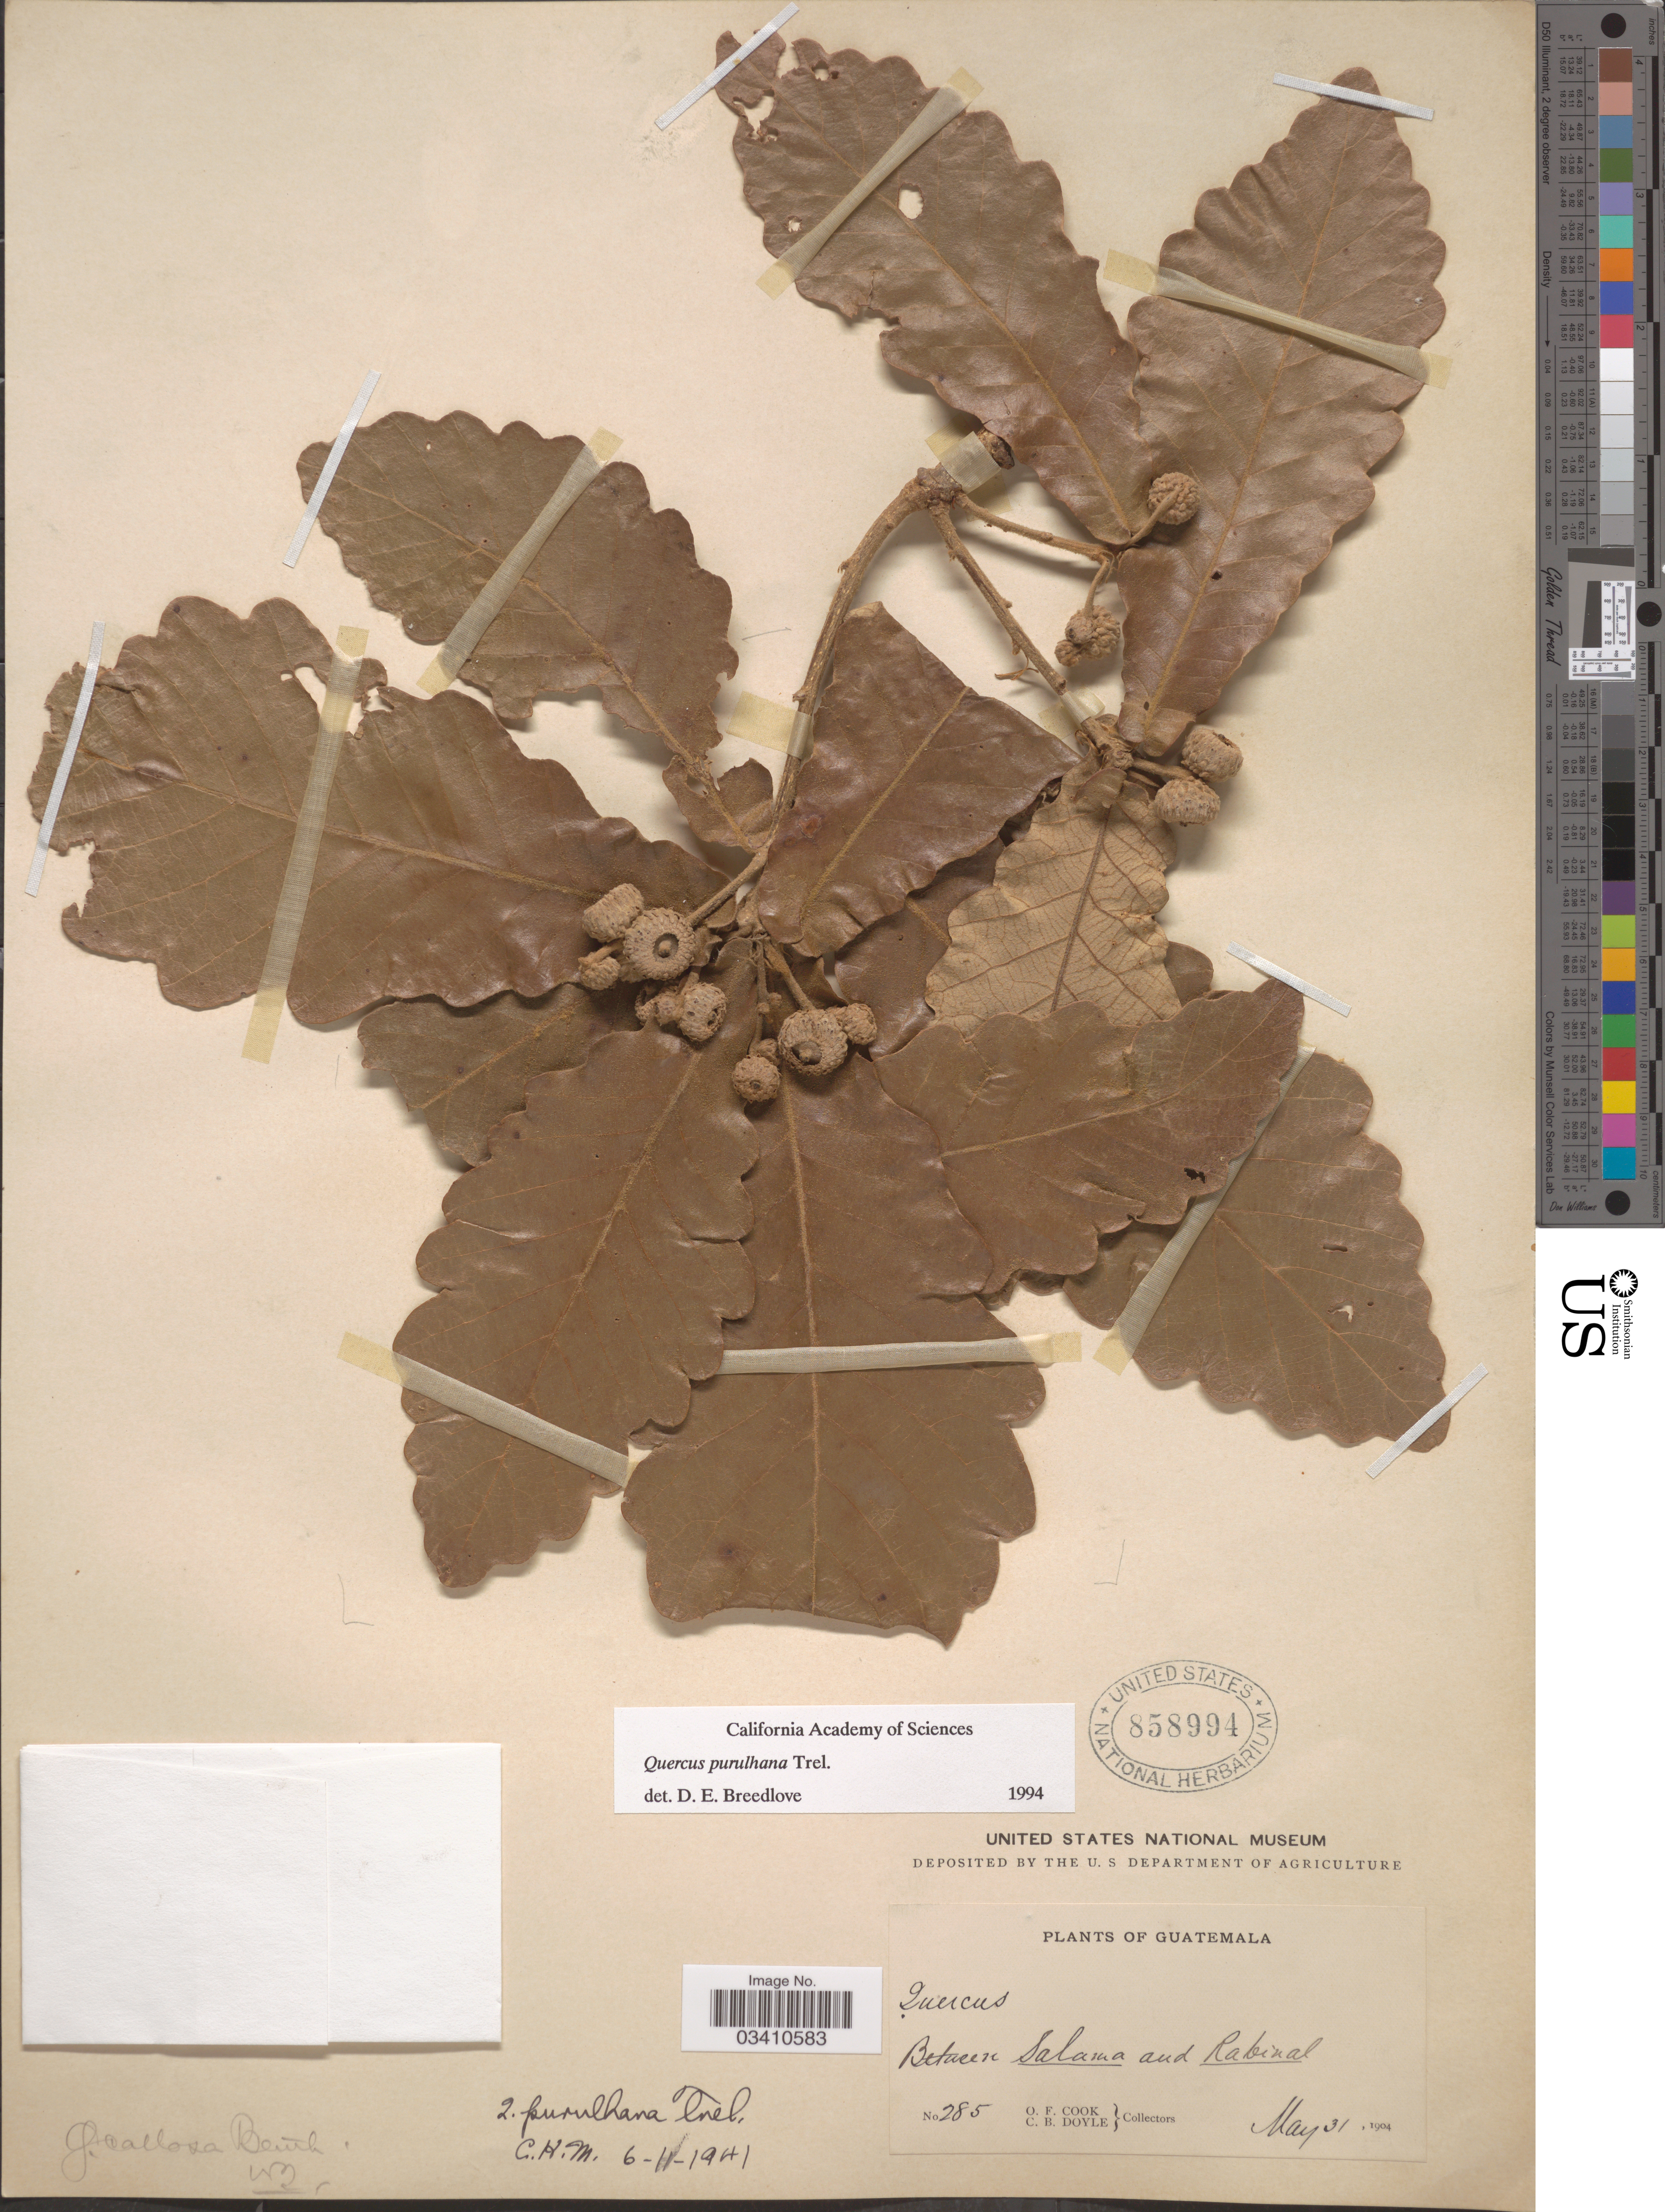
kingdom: Plantae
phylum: Tracheophyta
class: Magnoliopsida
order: Fagales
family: Fagaceae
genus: Quercus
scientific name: Quercus purulhana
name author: Trel.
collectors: O. F. Cook & C. Doyle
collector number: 285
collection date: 1904-05-31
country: Guatemala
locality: Between Salama and Rabinal.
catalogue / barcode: US 858994